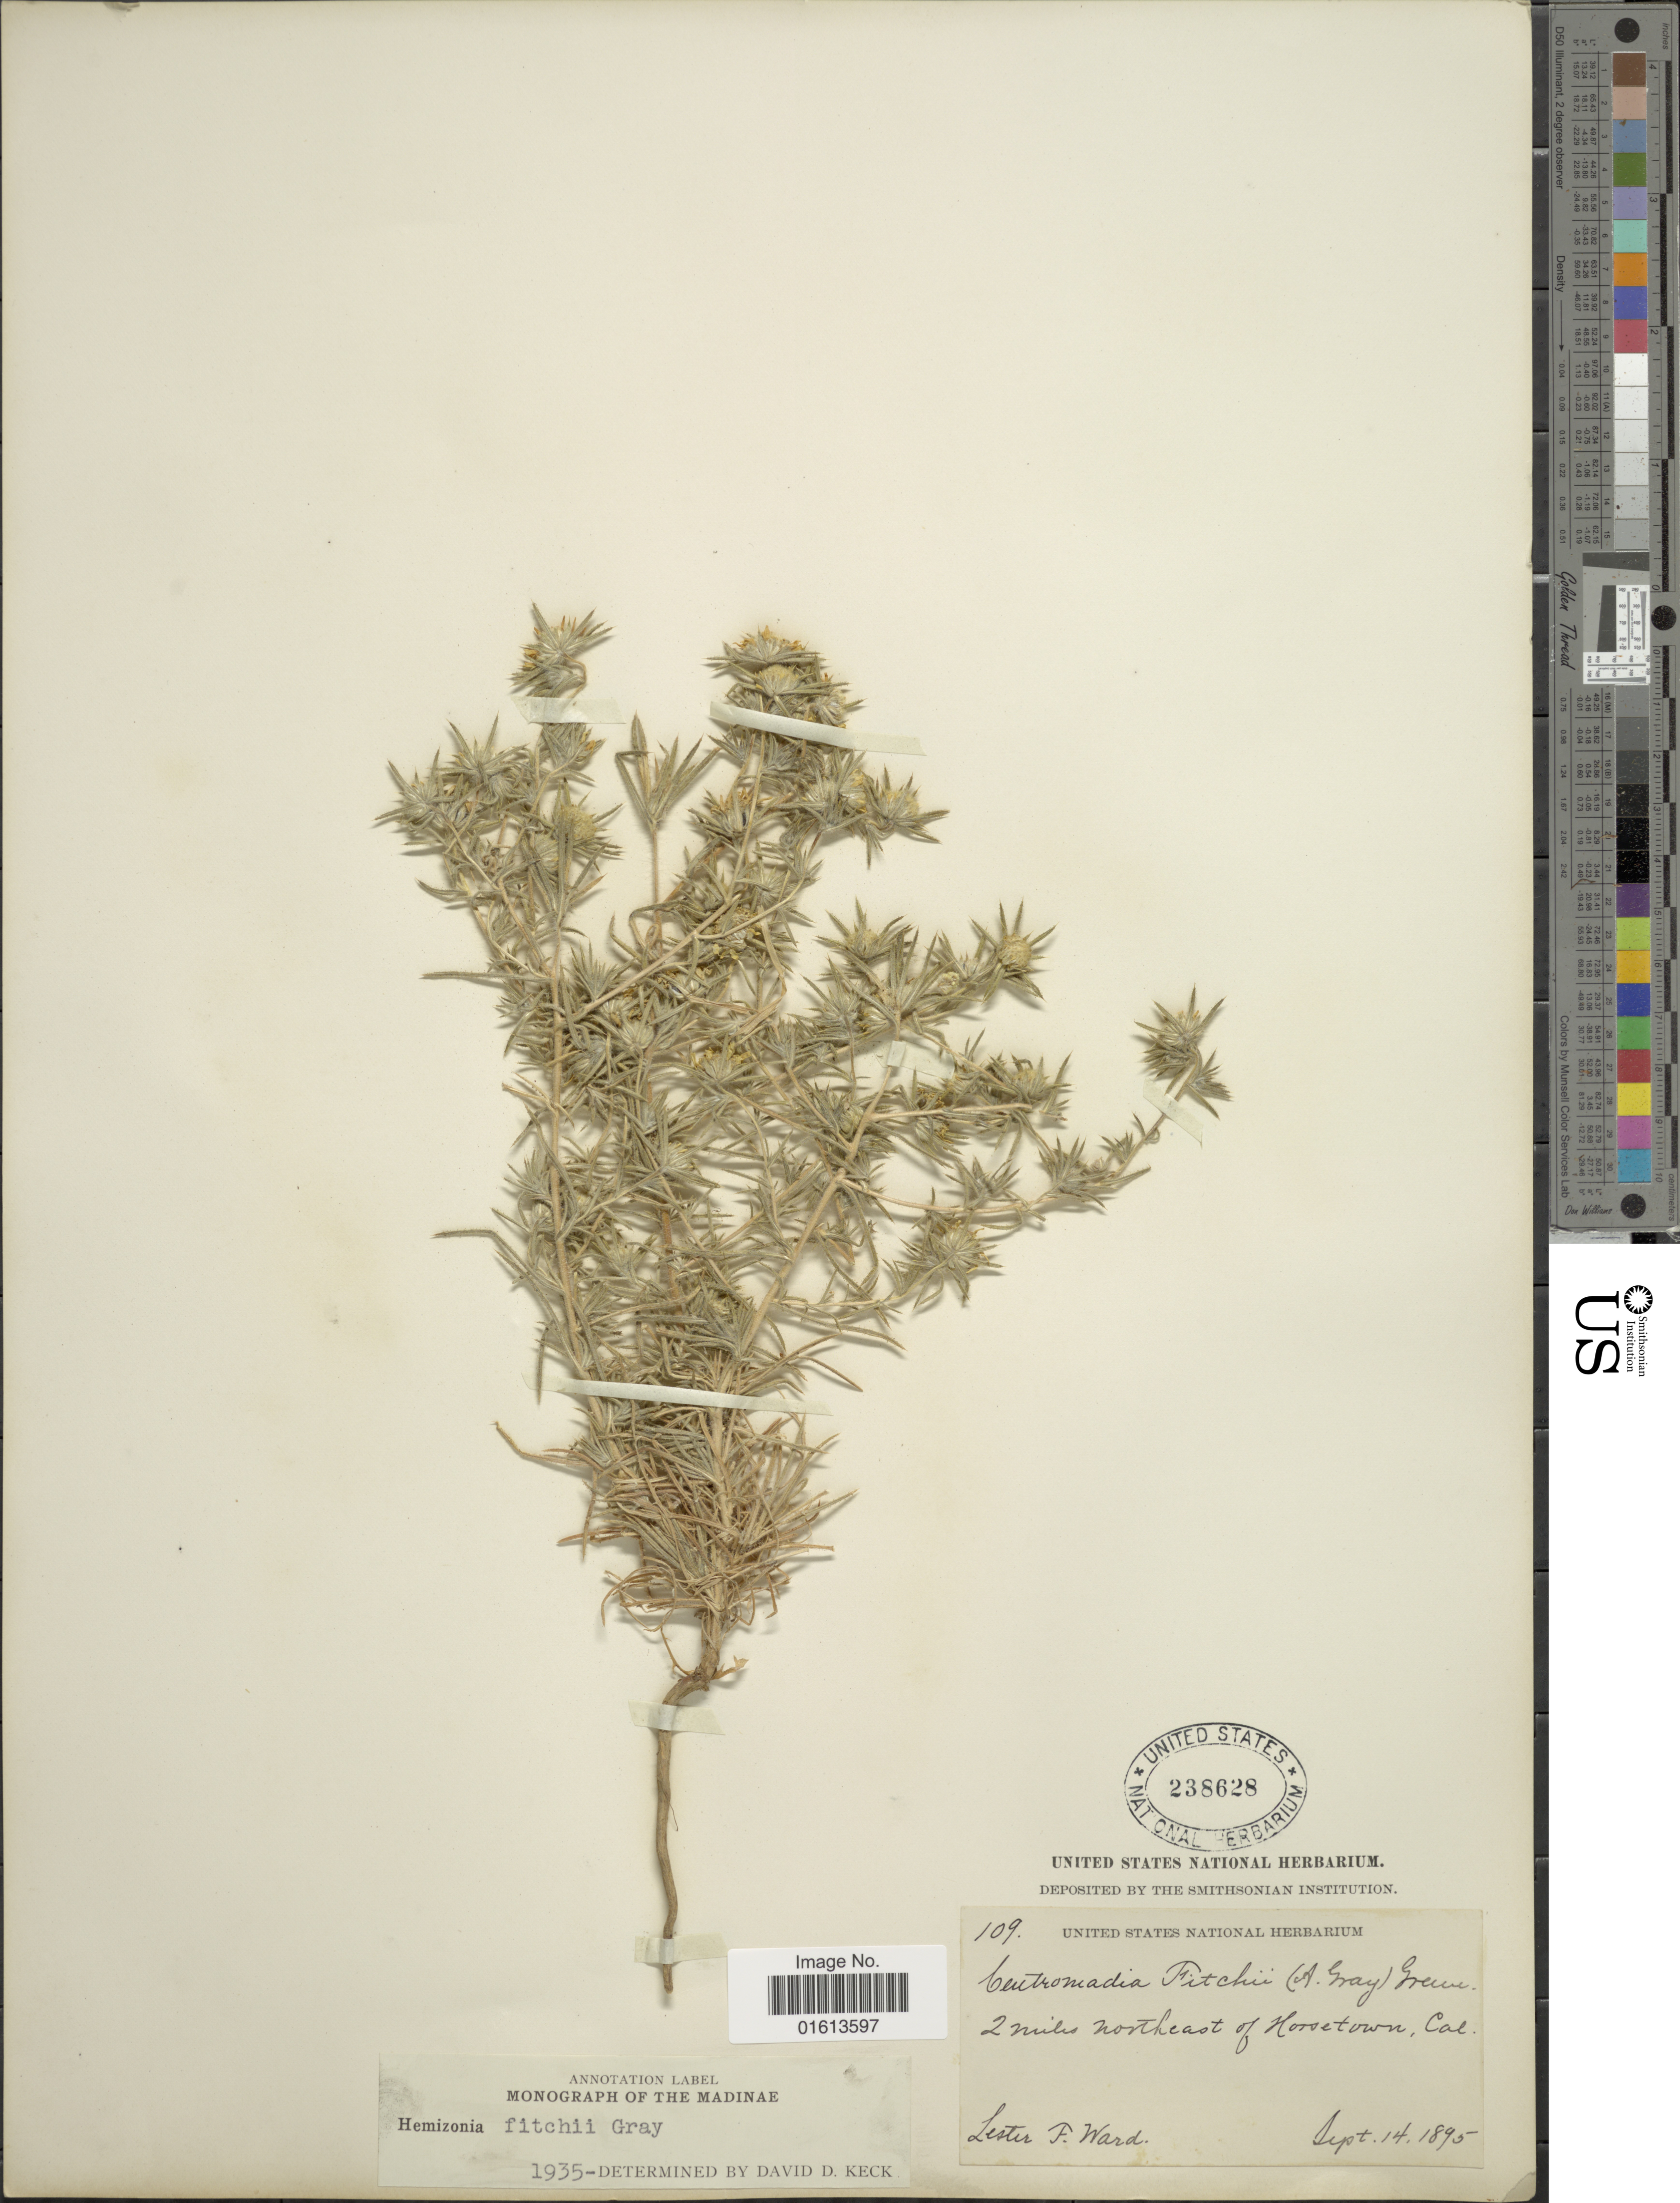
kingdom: Plantae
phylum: Tracheophyta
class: Magnoliopsida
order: Asterales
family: Asteraceae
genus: Centromadia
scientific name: Centromadia fitchii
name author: (A. Gray) Greene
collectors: L. F. Ward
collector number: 109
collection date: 1895-09-14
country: United States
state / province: California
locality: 2 miles northeast of Horsetown, Cal.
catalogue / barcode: US 238628